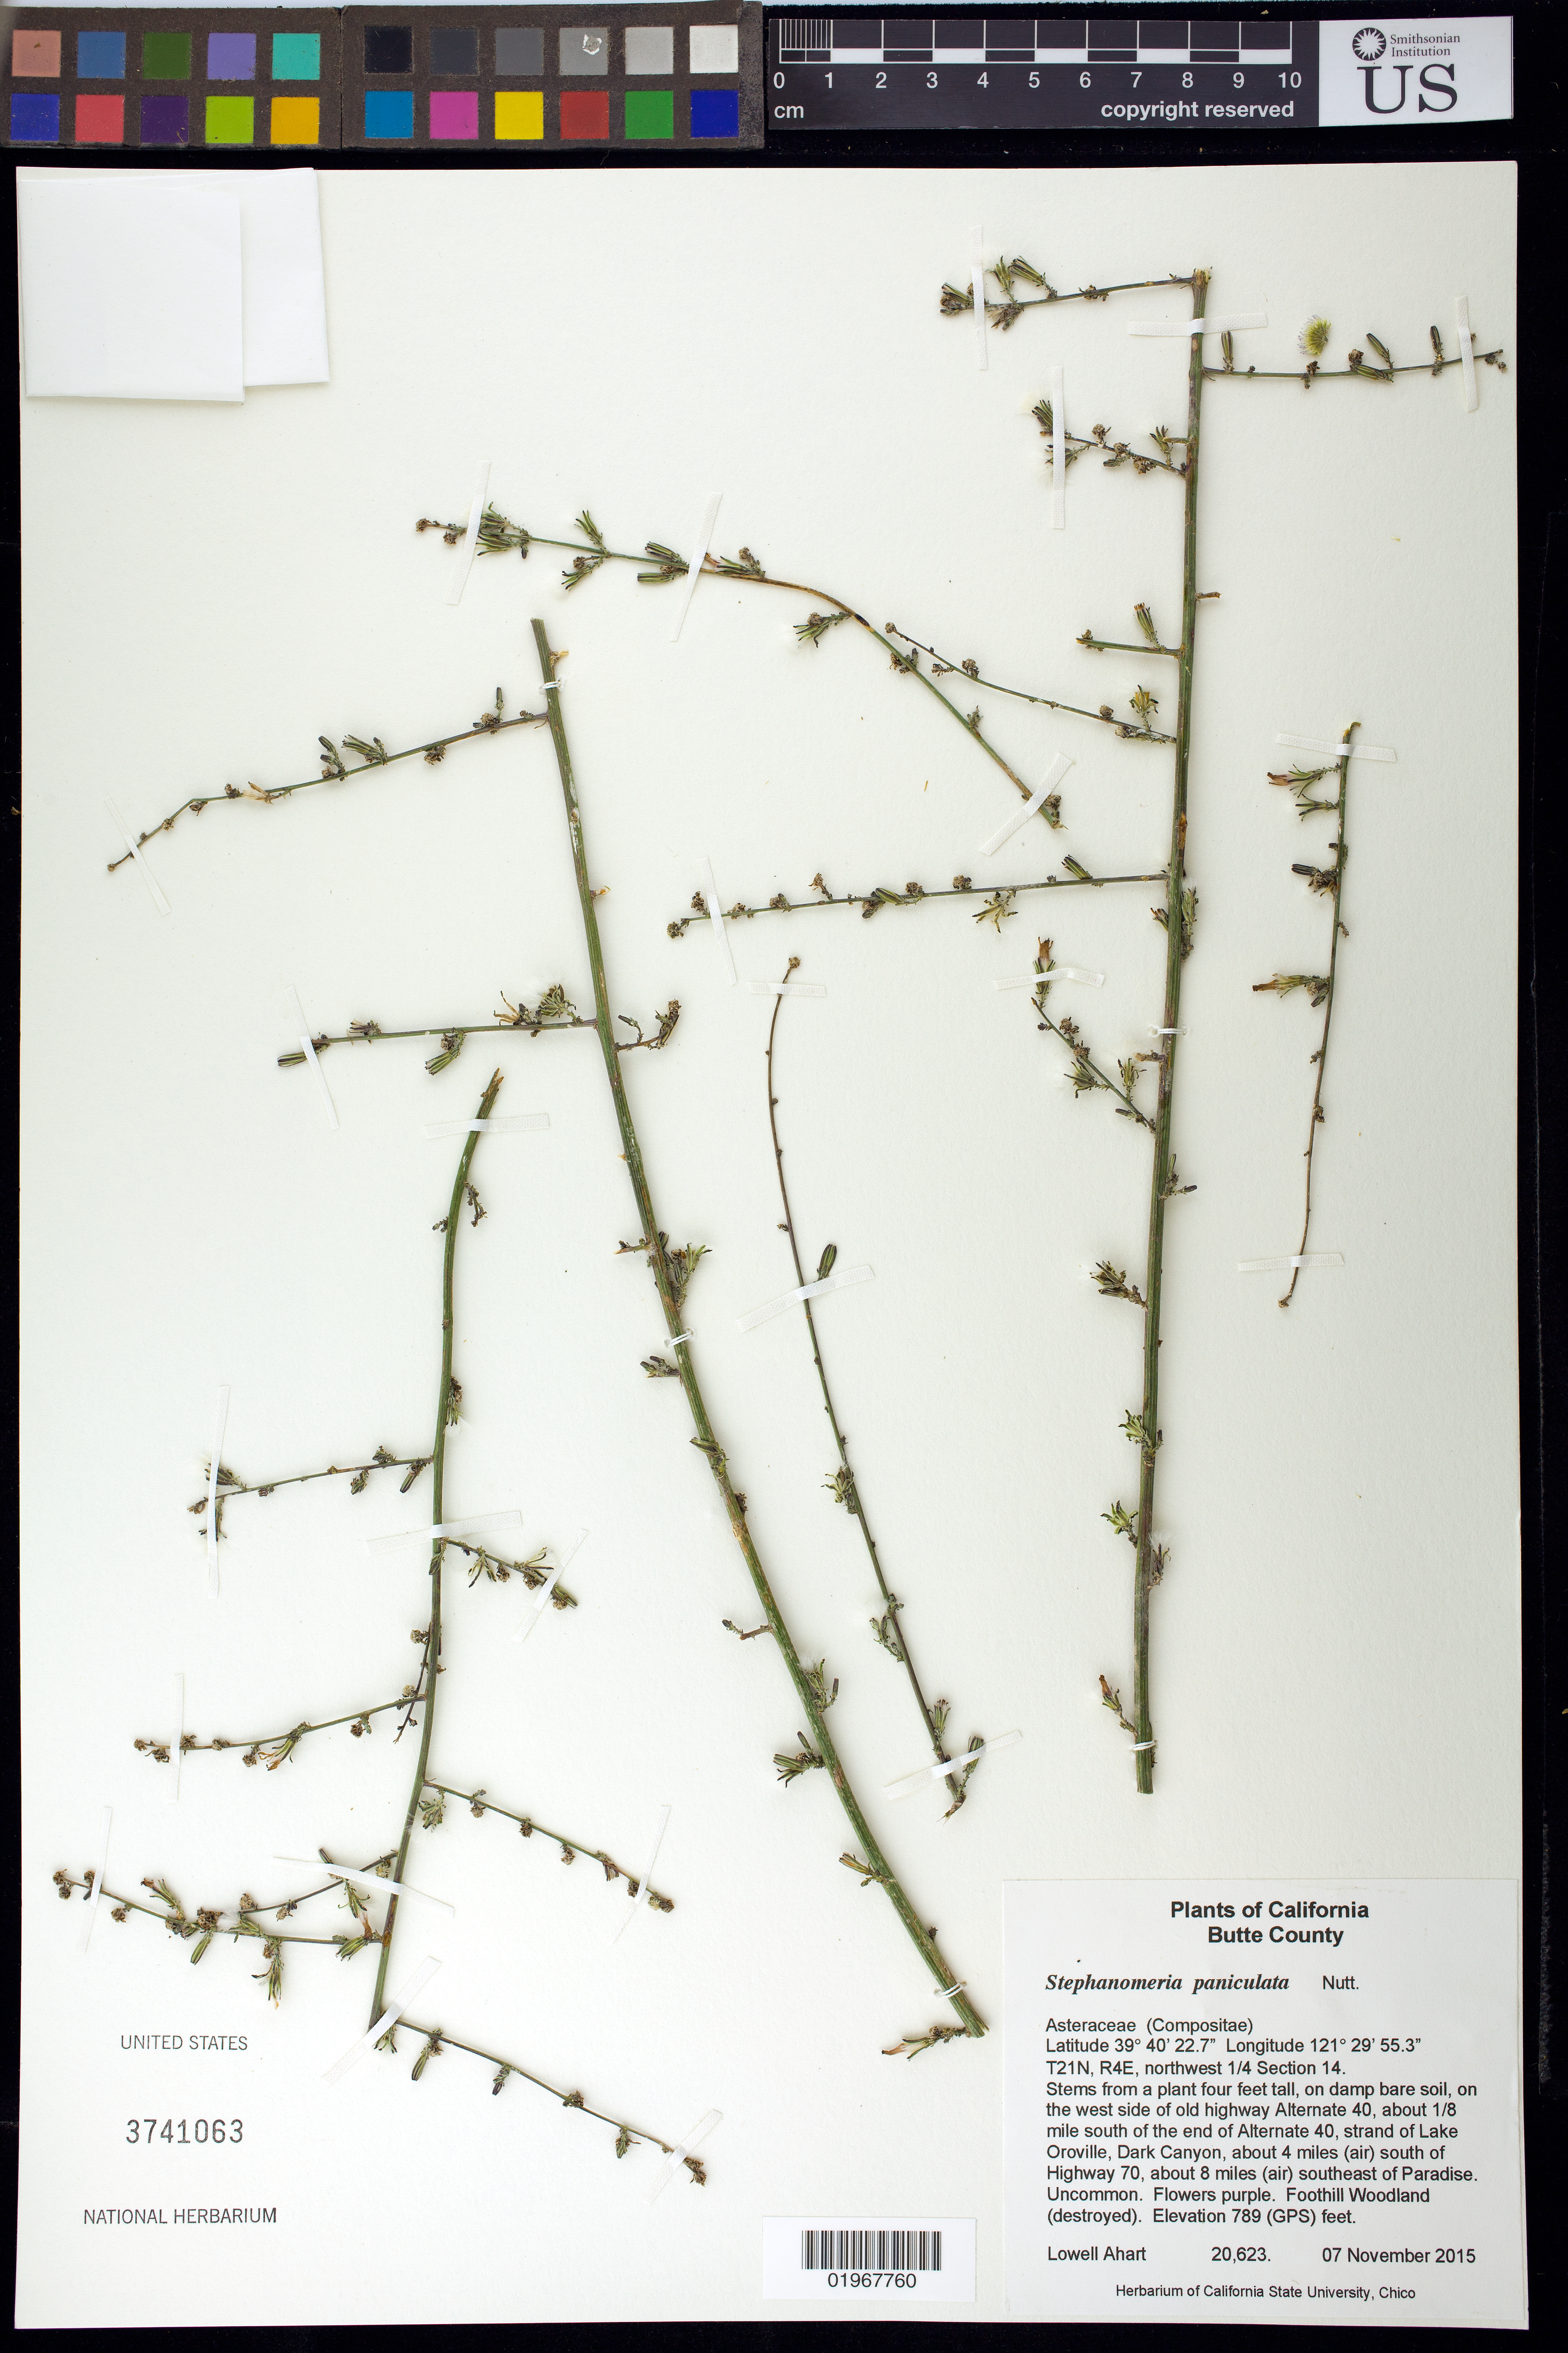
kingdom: Plantae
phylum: Tracheophyta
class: Magnoliopsida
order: Asterales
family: Asteraceae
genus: Stephanomeria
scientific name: Stephanomeria paniculata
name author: Nutt.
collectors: L. Ahart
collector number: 20623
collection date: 2015-11-07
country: United States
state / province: California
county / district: Butte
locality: T21N, R4E, northwest 1/4 Section 14. West side of old highway Alternate 40, about 1/8 miles south of the end of Alternate 40, strand of Lake Oroville, Dark Canyon, about 4 miles (air) south of Highway 70, about 8 miles (air) southeast of Paradise.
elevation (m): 240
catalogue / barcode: US 3741063